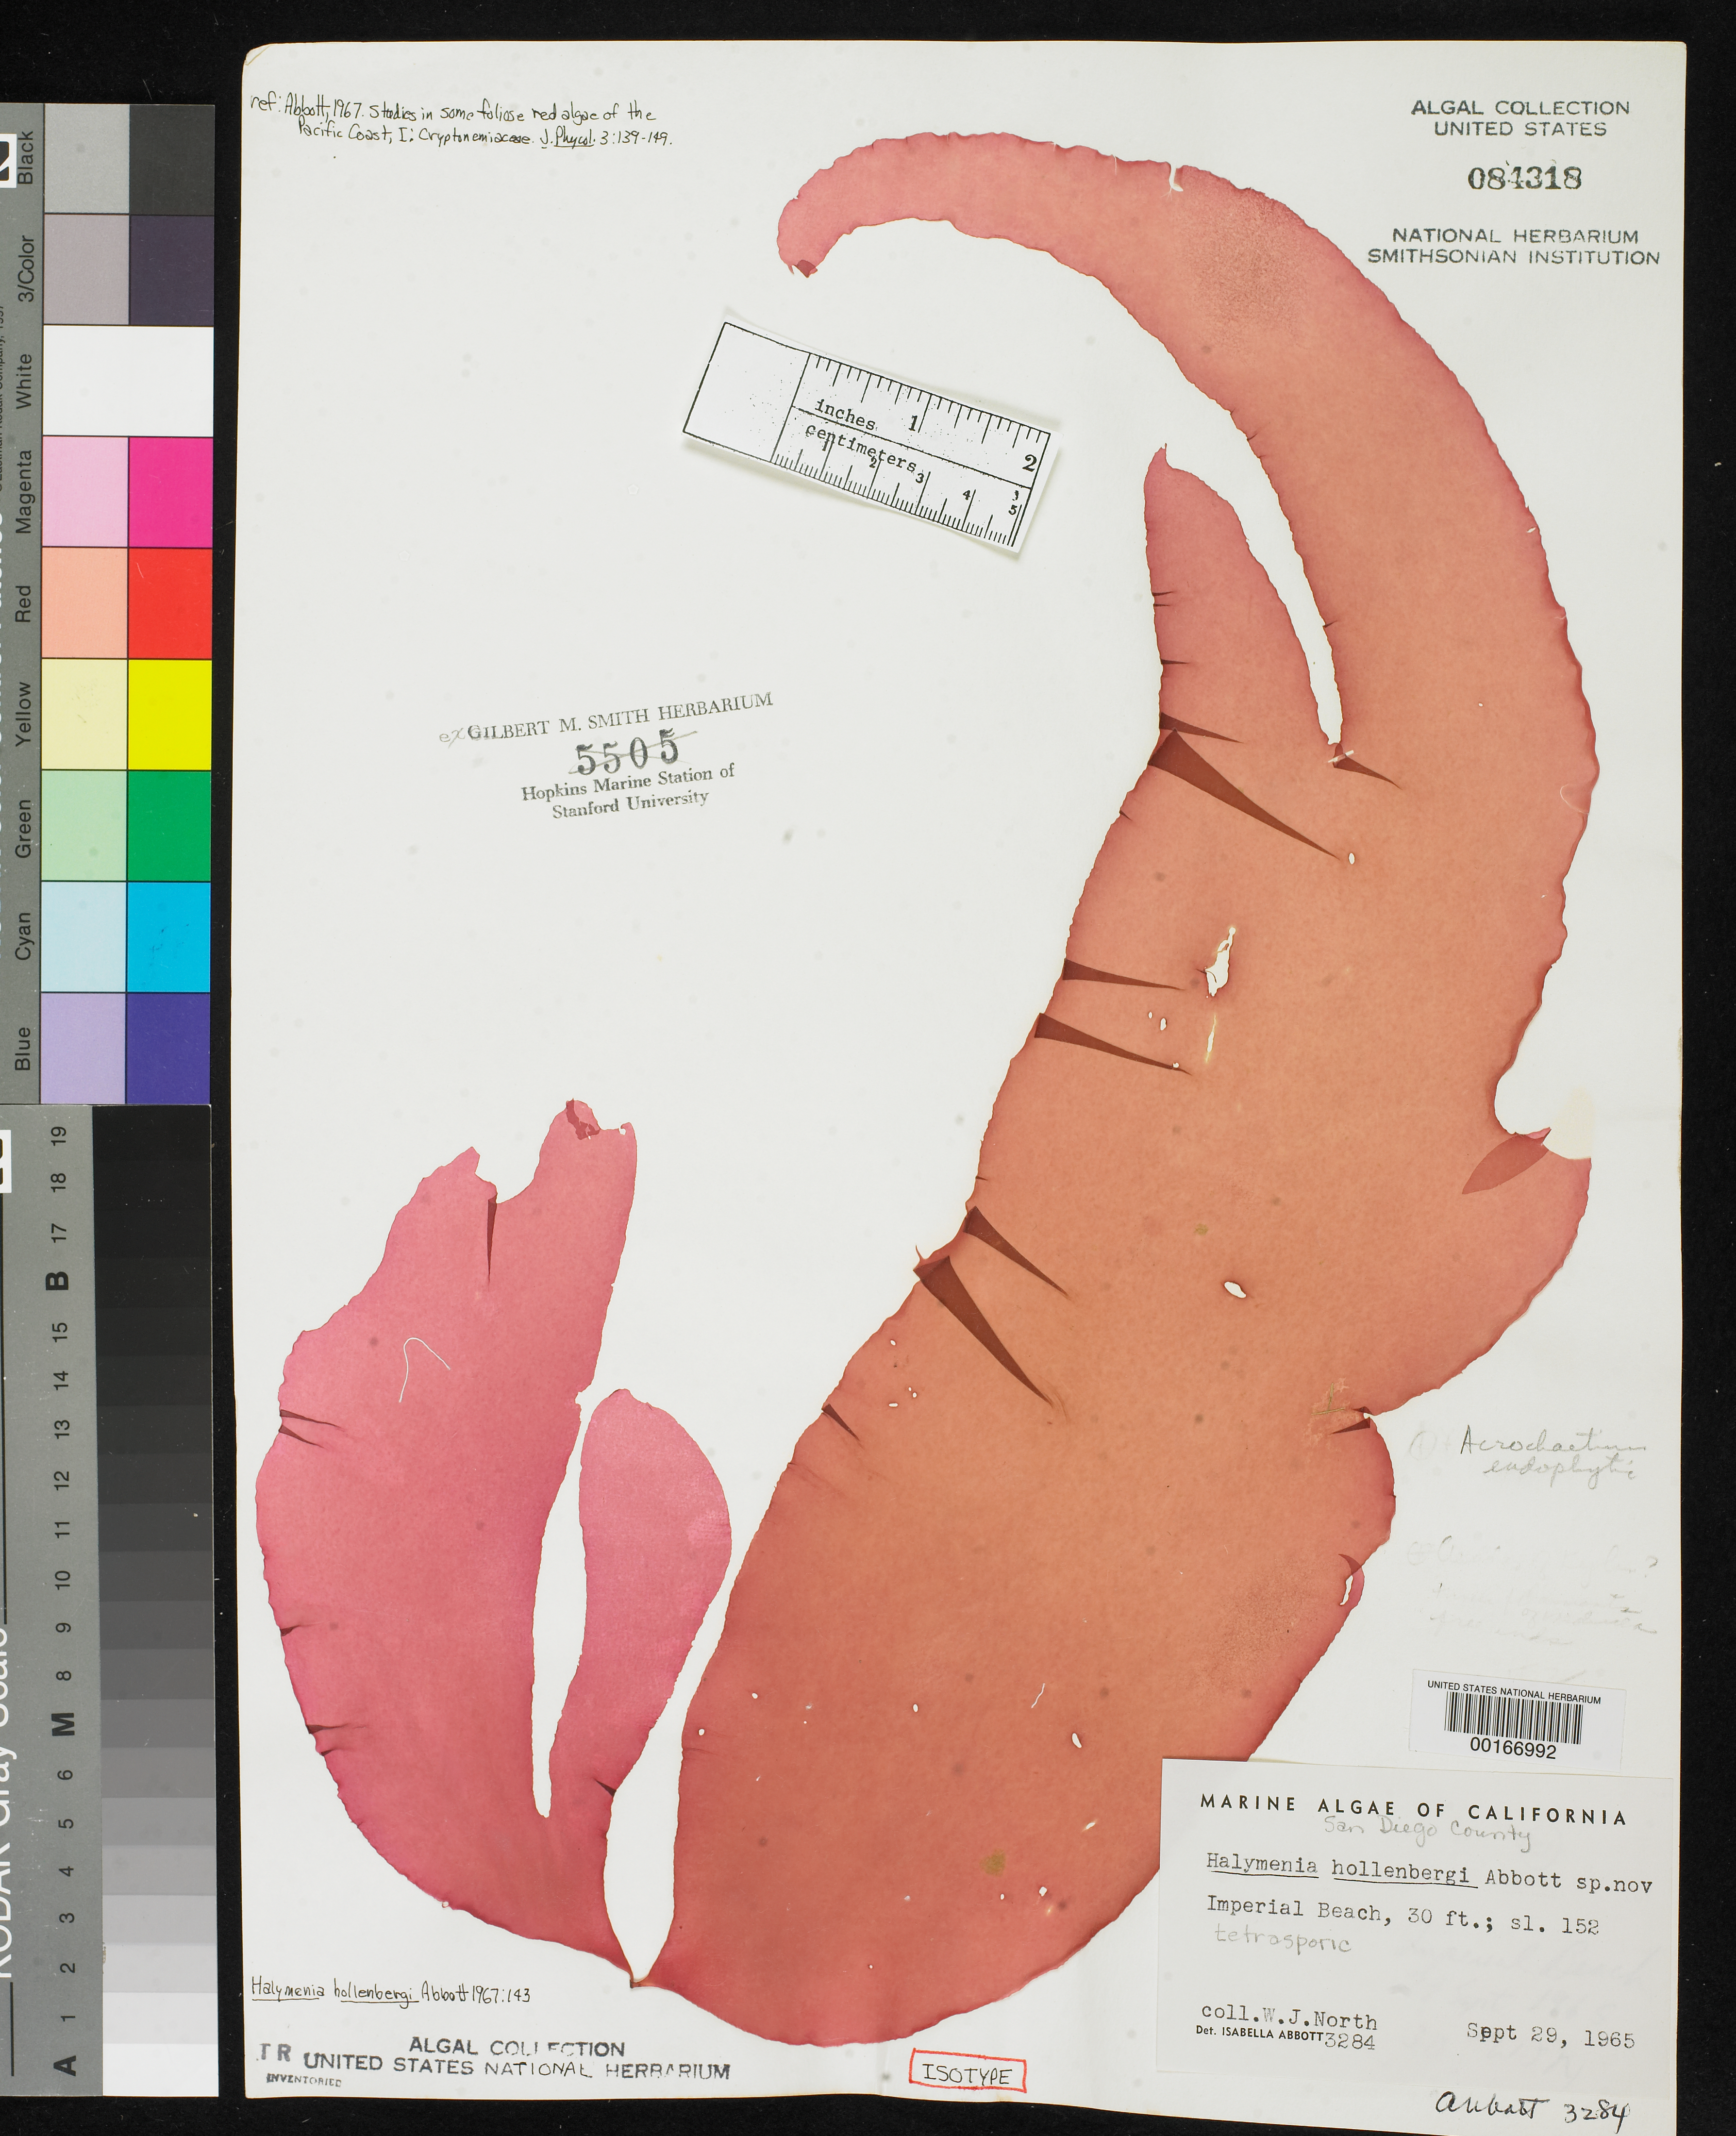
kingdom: Plantae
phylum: Rhodophyta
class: Florideophyceae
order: Halymeniales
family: Halymeniaceae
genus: Halymenia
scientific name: Halymenia hollenbergii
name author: I.A. Abbott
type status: Isotype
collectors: W. North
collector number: IAA 3284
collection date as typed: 29 Sep 1965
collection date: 1965-09-29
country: United States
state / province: California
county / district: San Diego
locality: Imperial Beach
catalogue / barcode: US 84318